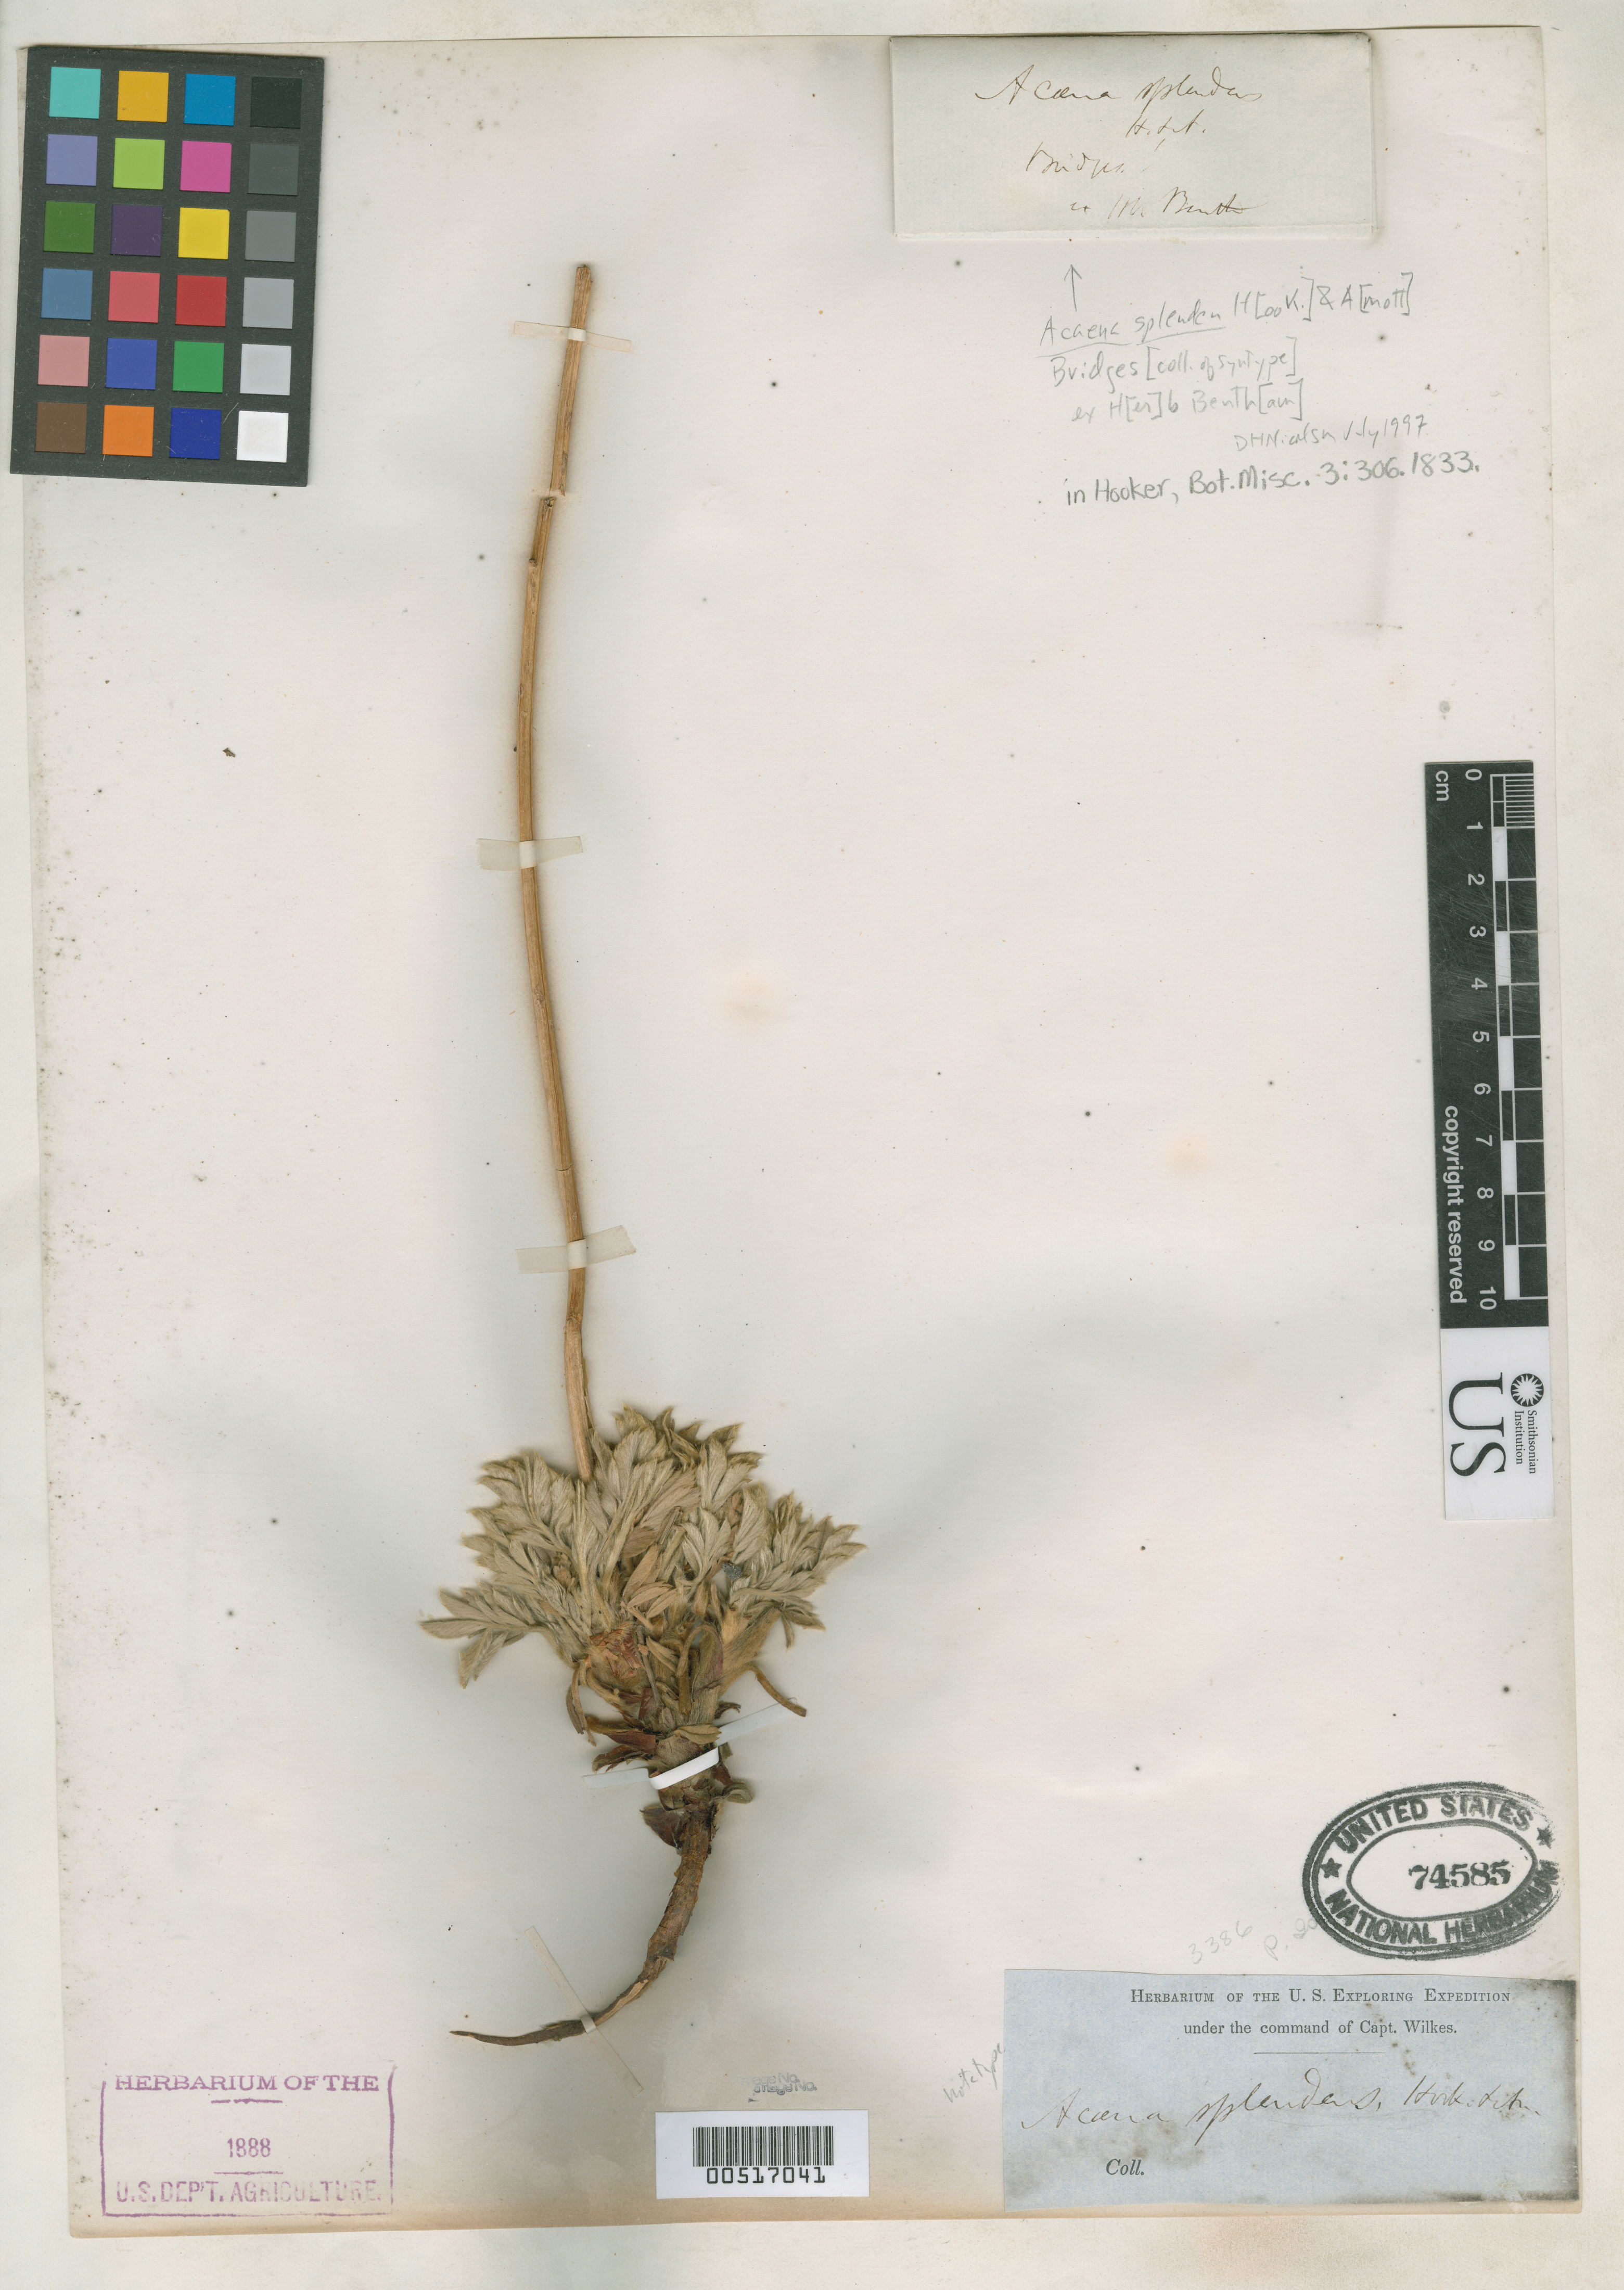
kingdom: Plantae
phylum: Tracheophyta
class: Magnoliopsida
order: Rosales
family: Rosaceae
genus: Acaena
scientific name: Acaena splendens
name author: Hook. & Arn. in Hook.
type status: Type Fragment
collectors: T. Bridges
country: Chile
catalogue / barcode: US 74585